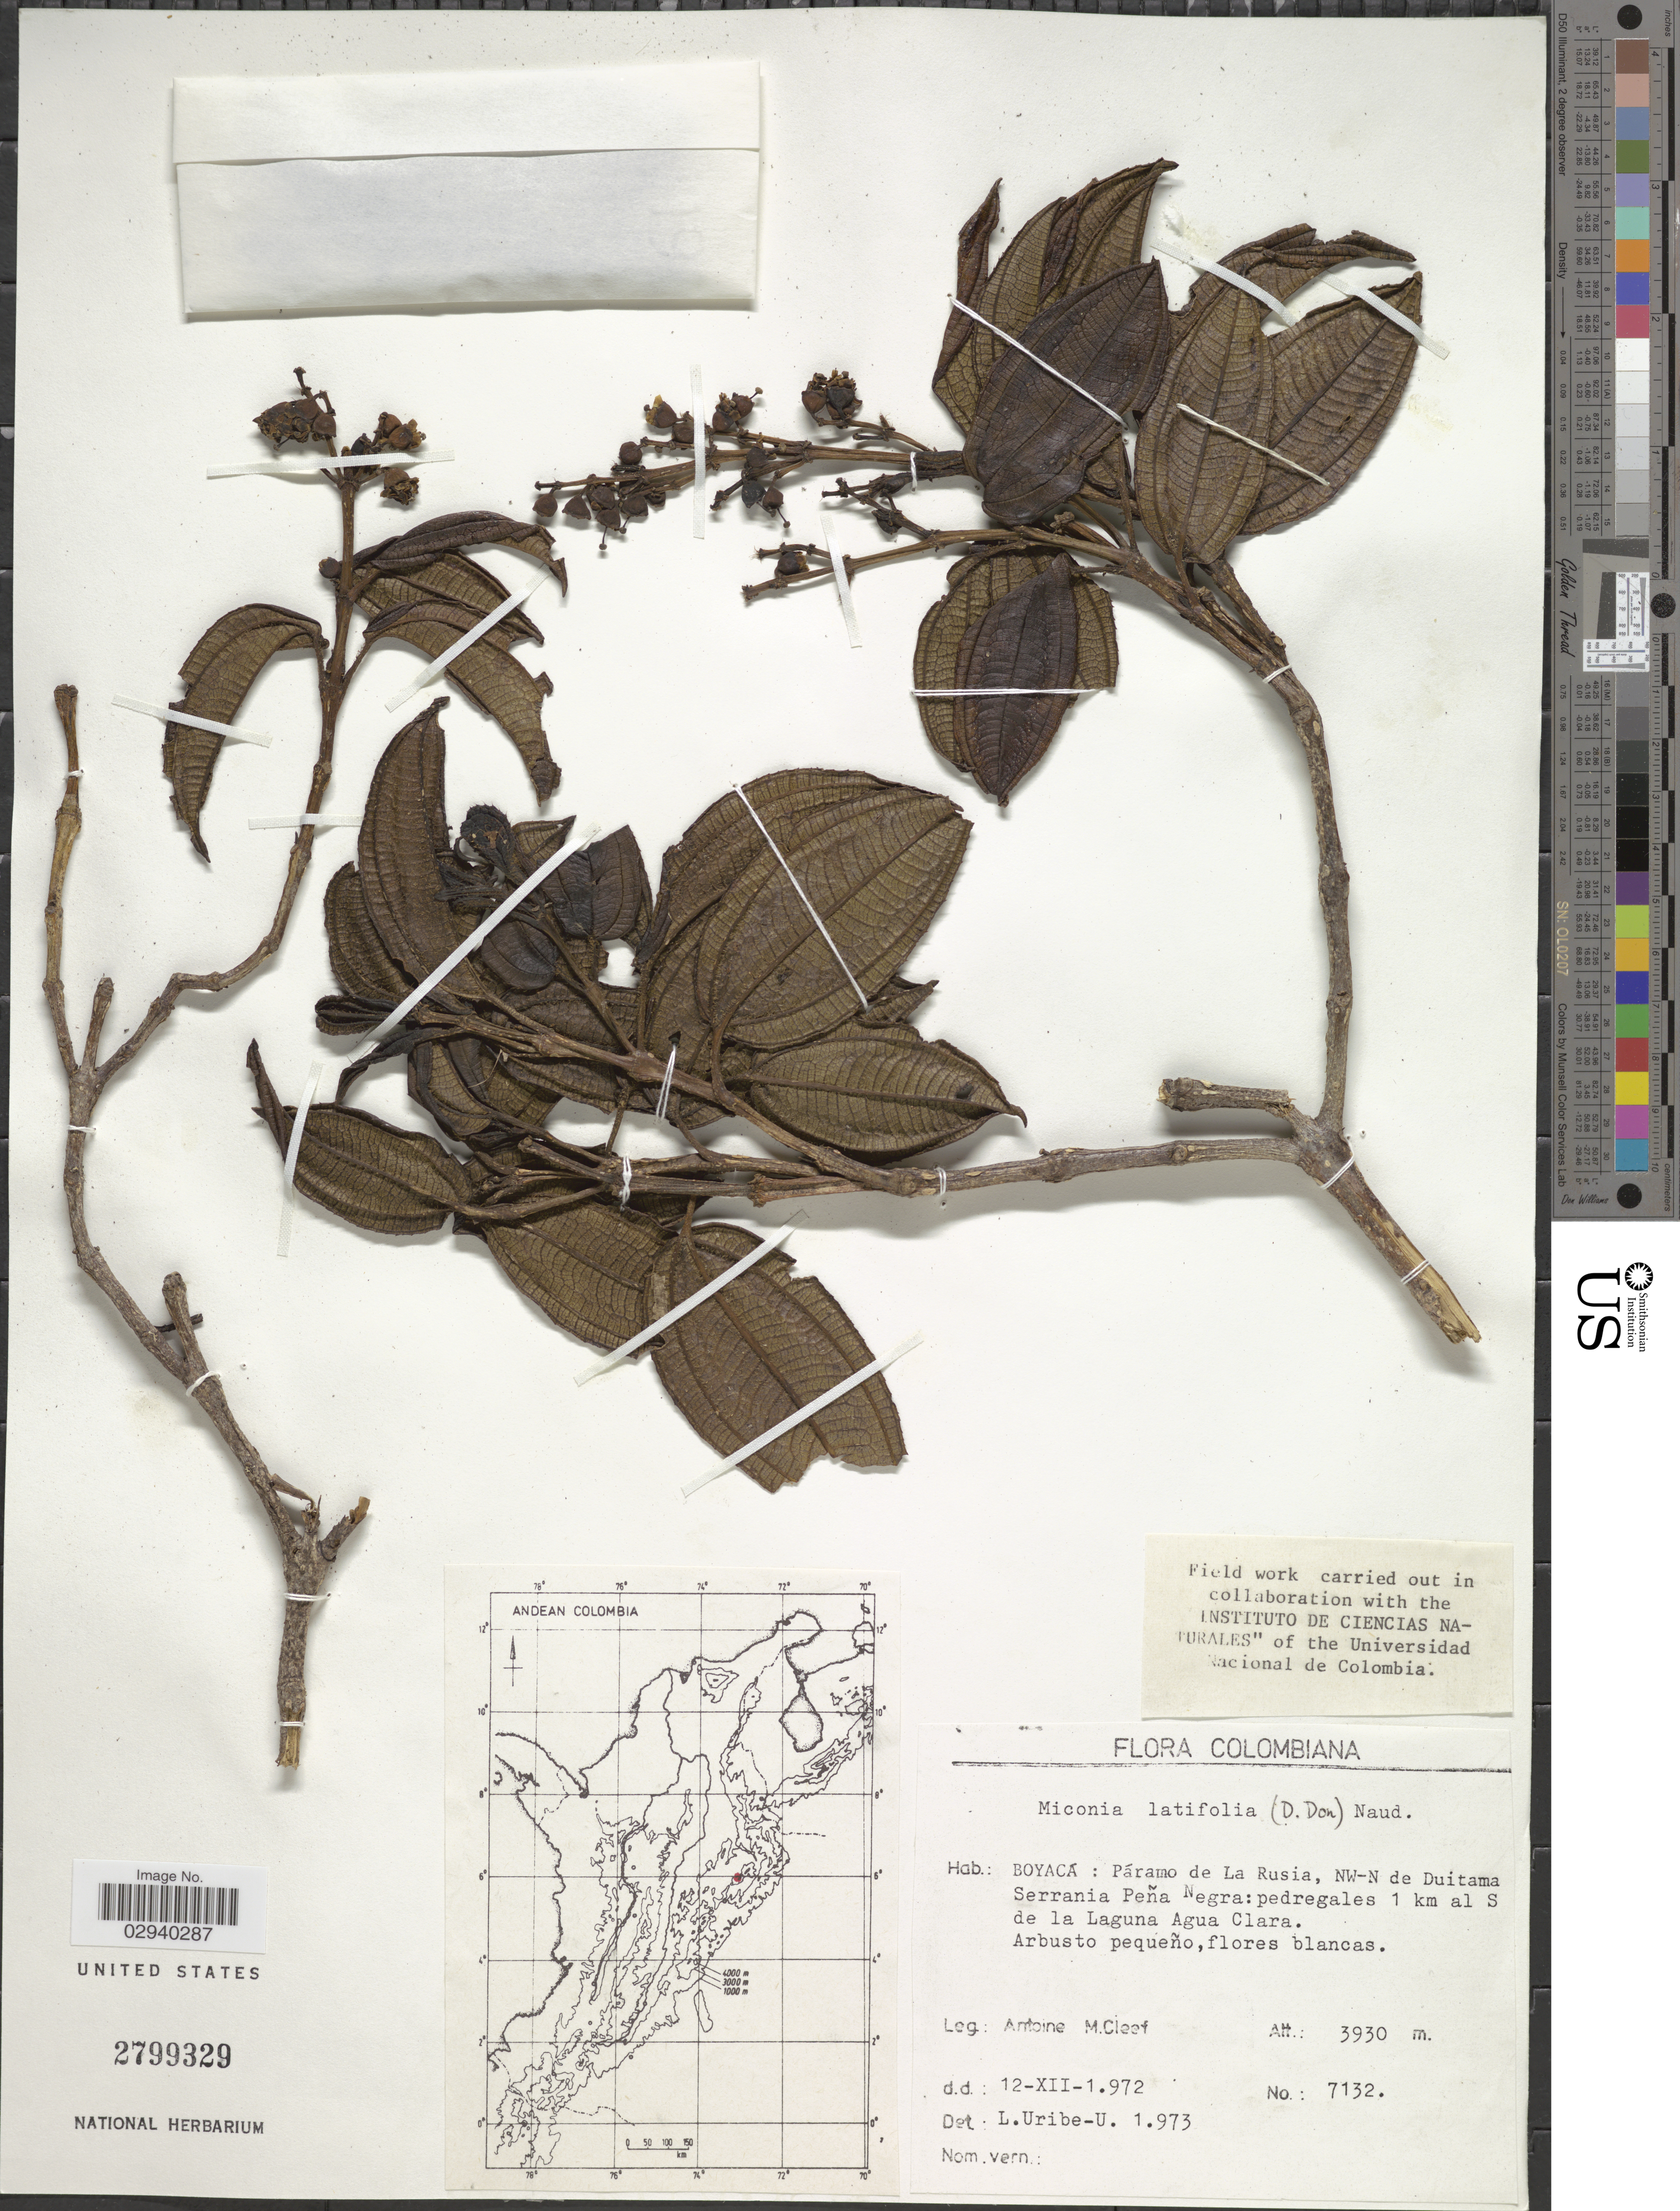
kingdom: Plantae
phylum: Tracheophyta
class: Magnoliopsida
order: Myrtales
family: Melastomataceae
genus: Miconia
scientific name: Miconia latifolia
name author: (D. Don) Naudin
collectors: A. M. Cleef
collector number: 7132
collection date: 1972-12-12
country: Colombia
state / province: Boyacá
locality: Páramo de La Rusia, NW-N de Duitama. Serrania Peña Negra: pedregales 1 km al S de la Laguna Agua Clara.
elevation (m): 3930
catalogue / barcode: US 2799329